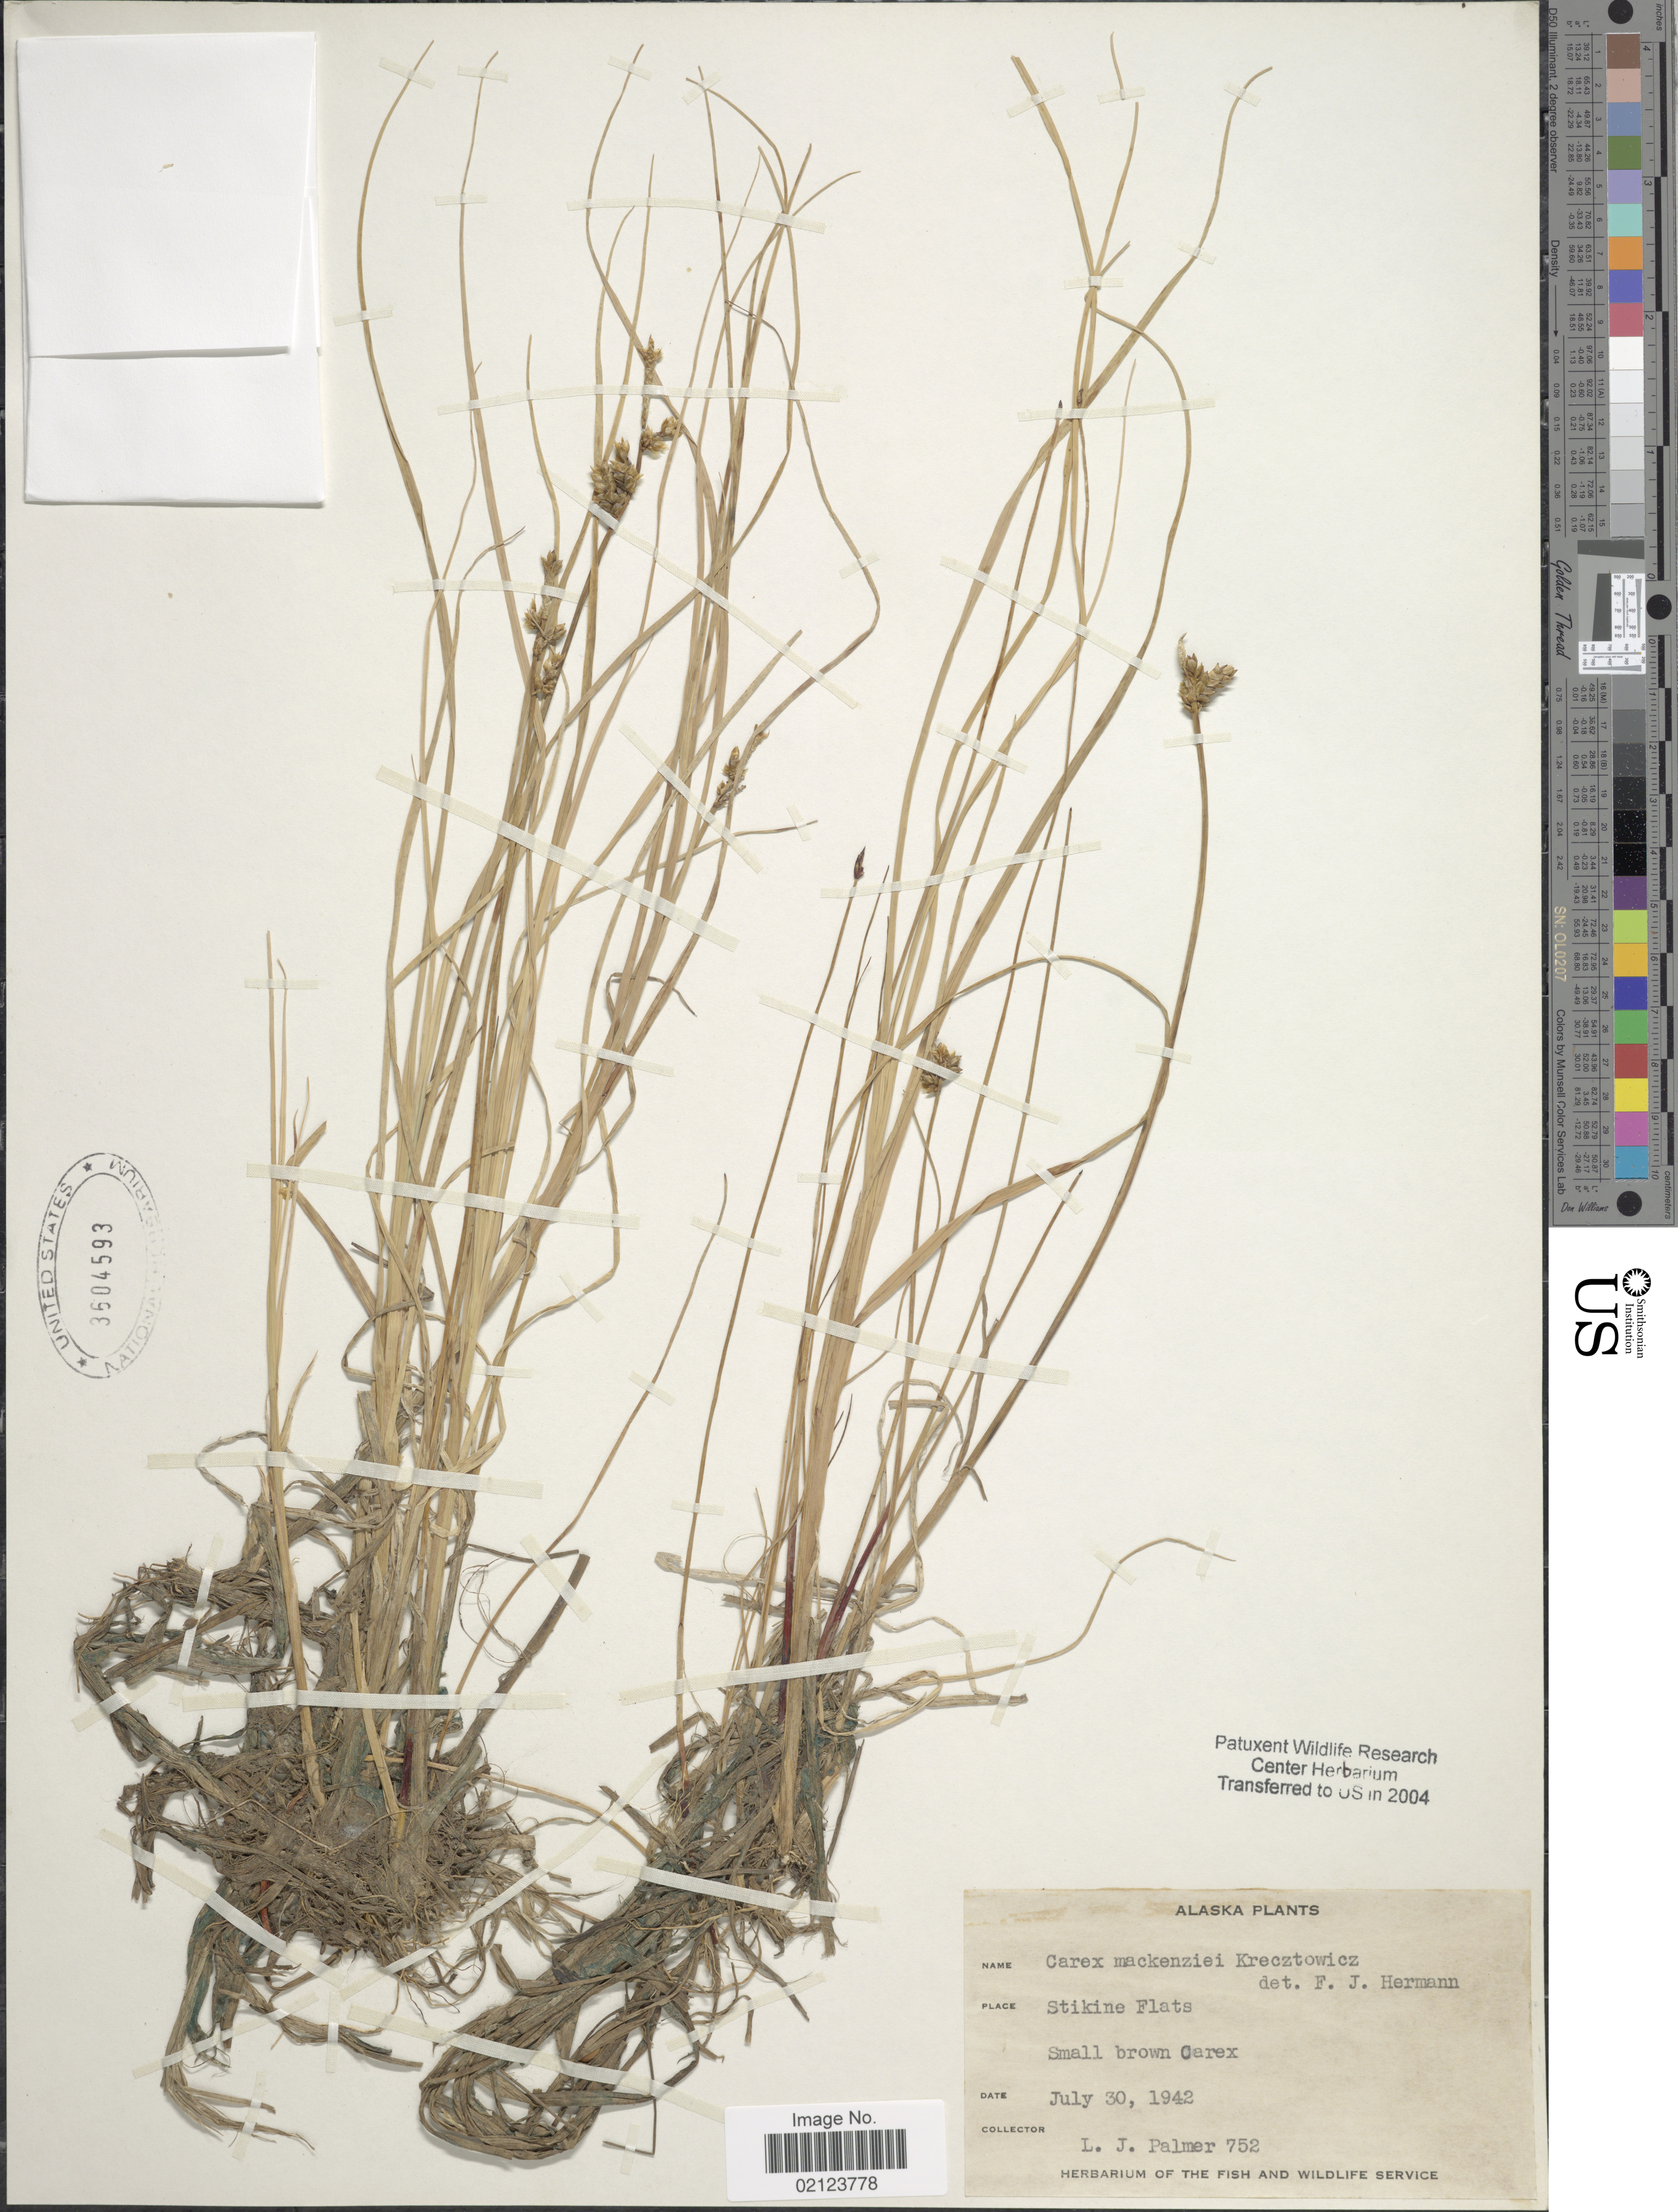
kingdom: Plantae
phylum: Tracheophyta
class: Liliopsida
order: Poales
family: Cyperaceae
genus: Carex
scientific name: Carex mackenziei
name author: V.I. Krecz.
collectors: L. J. Palmer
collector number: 752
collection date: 1942-07-30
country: United States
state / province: Alaska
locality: Stikine Flats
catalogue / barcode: US 3604593